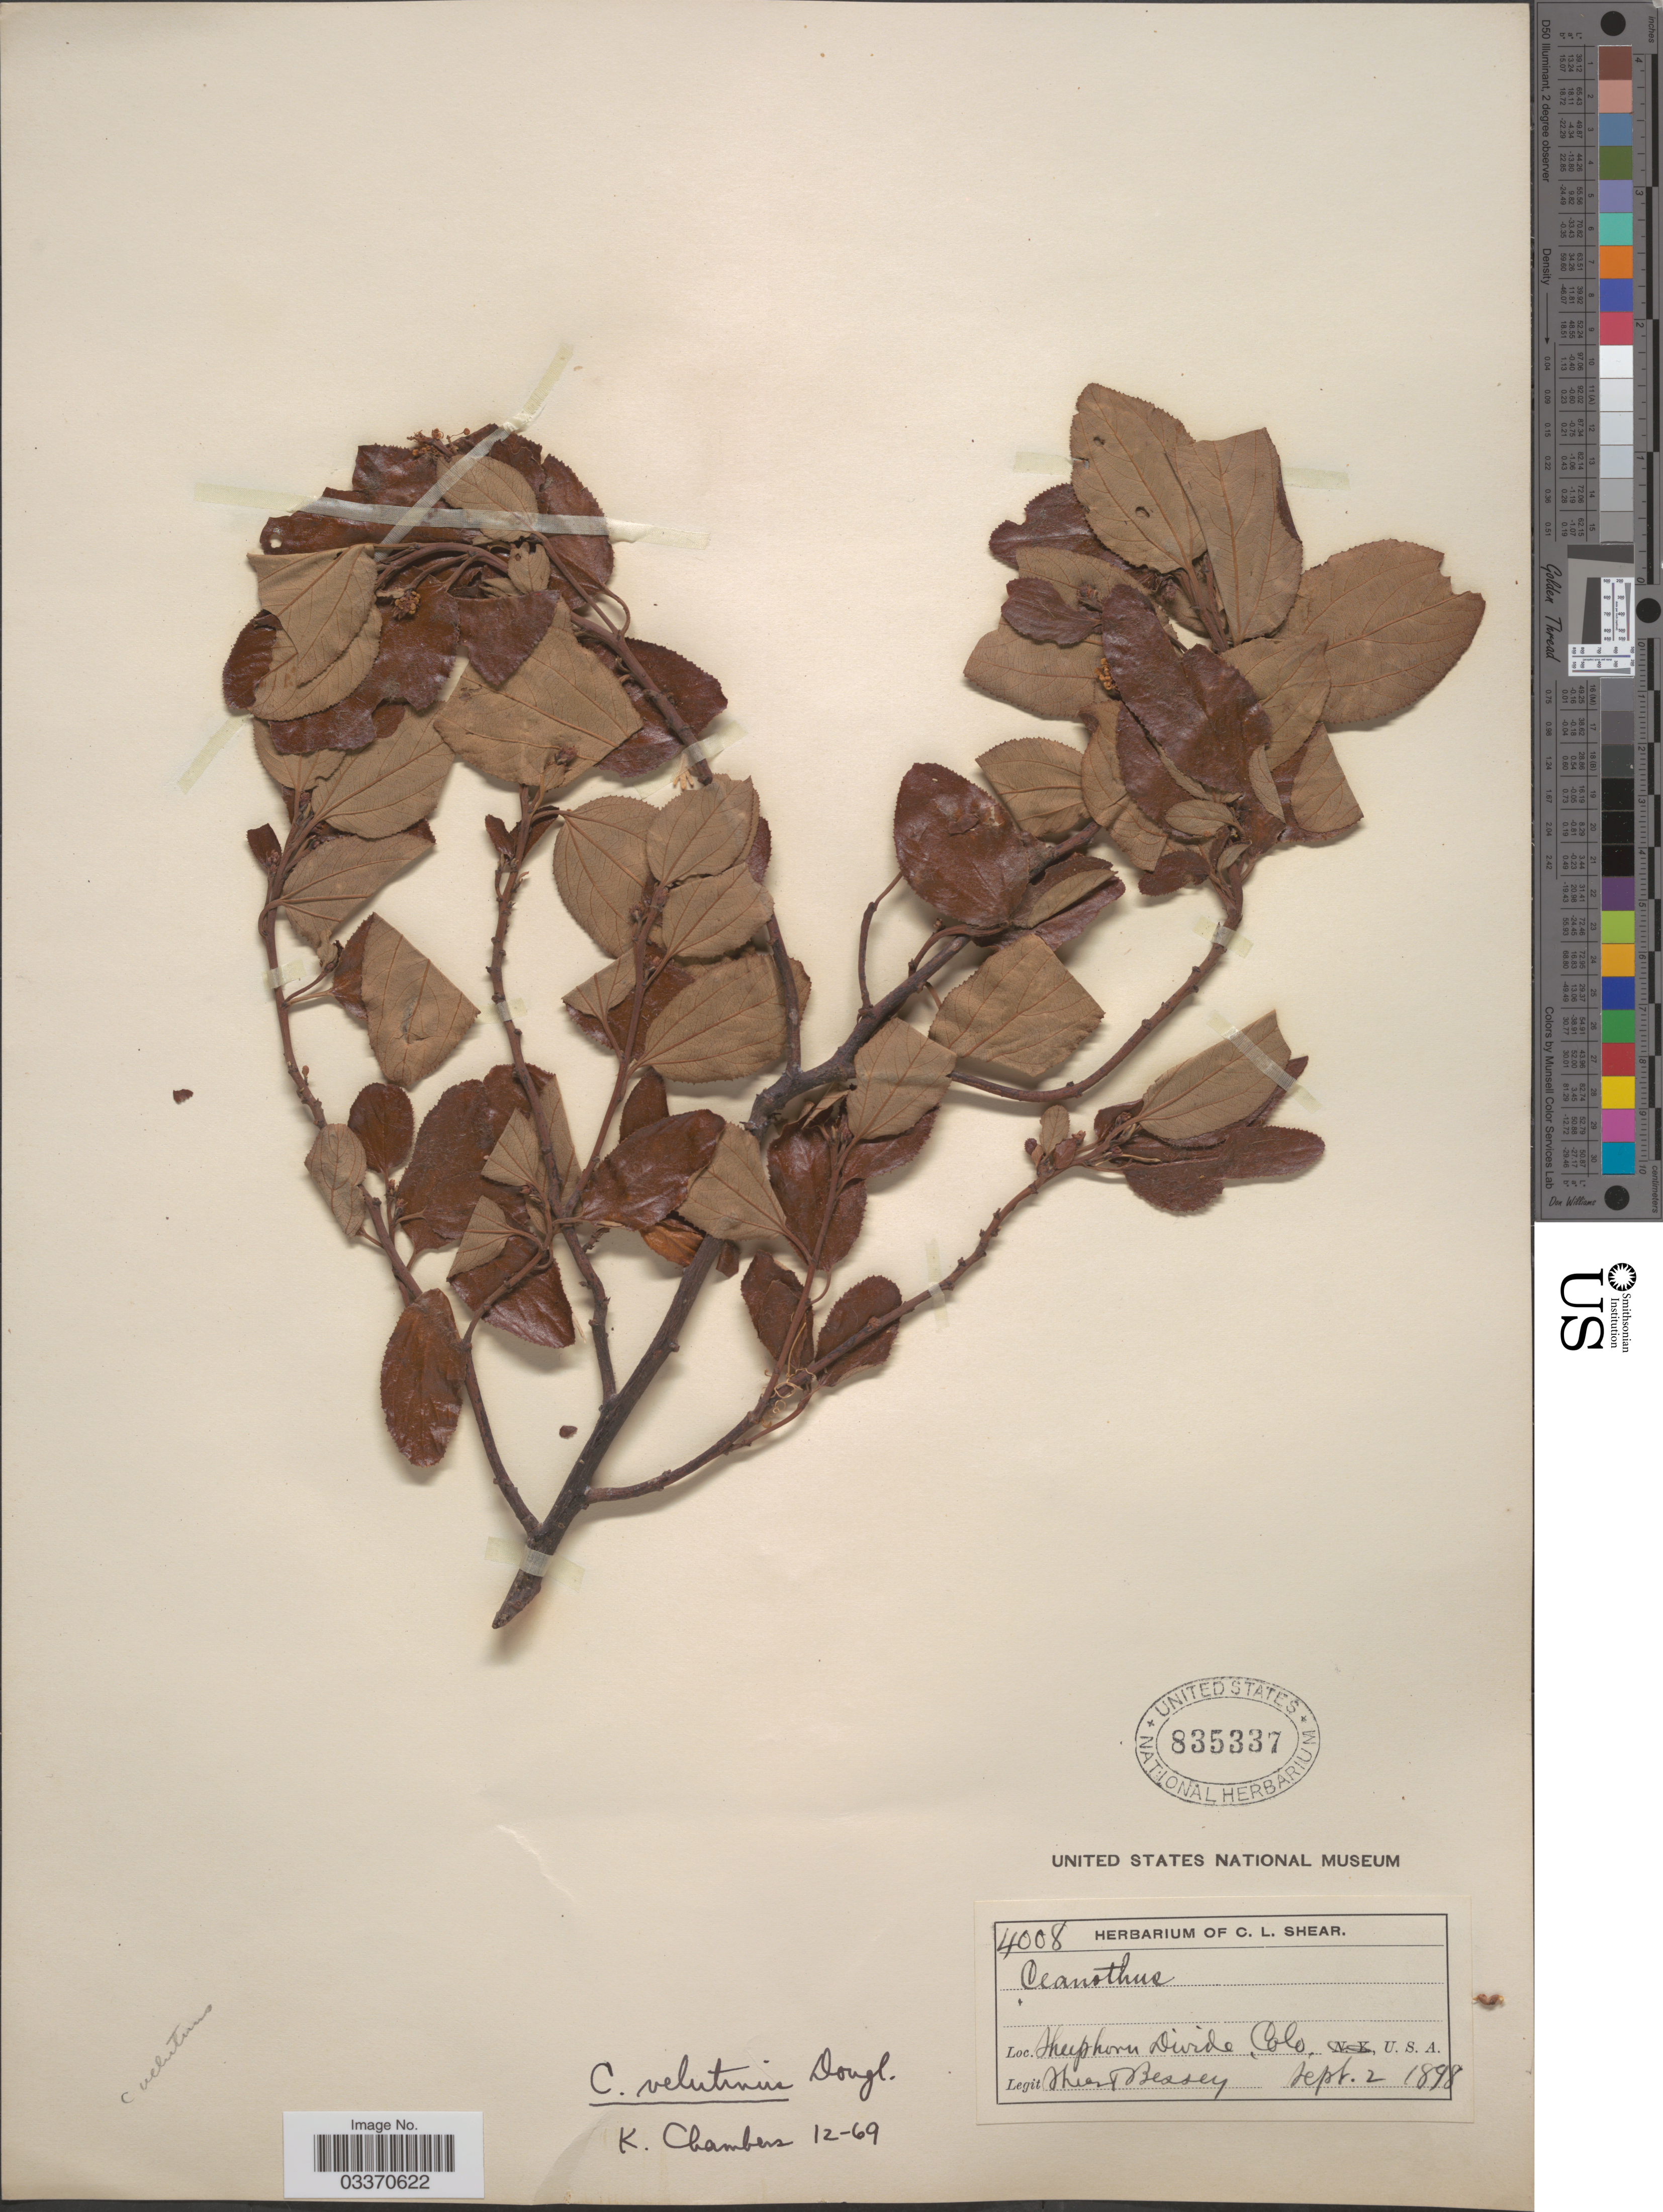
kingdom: Plantae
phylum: Tracheophyta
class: Magnoliopsida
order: Rosales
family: Rhamnaceae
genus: Ceanothus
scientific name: Ceanothus velutinus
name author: Douglas ex Hook.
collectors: C. L. Shear & -. Bessey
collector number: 4008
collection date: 1898-09-02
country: United States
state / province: Colorado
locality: Sheephorn Divide.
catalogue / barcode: US 835337